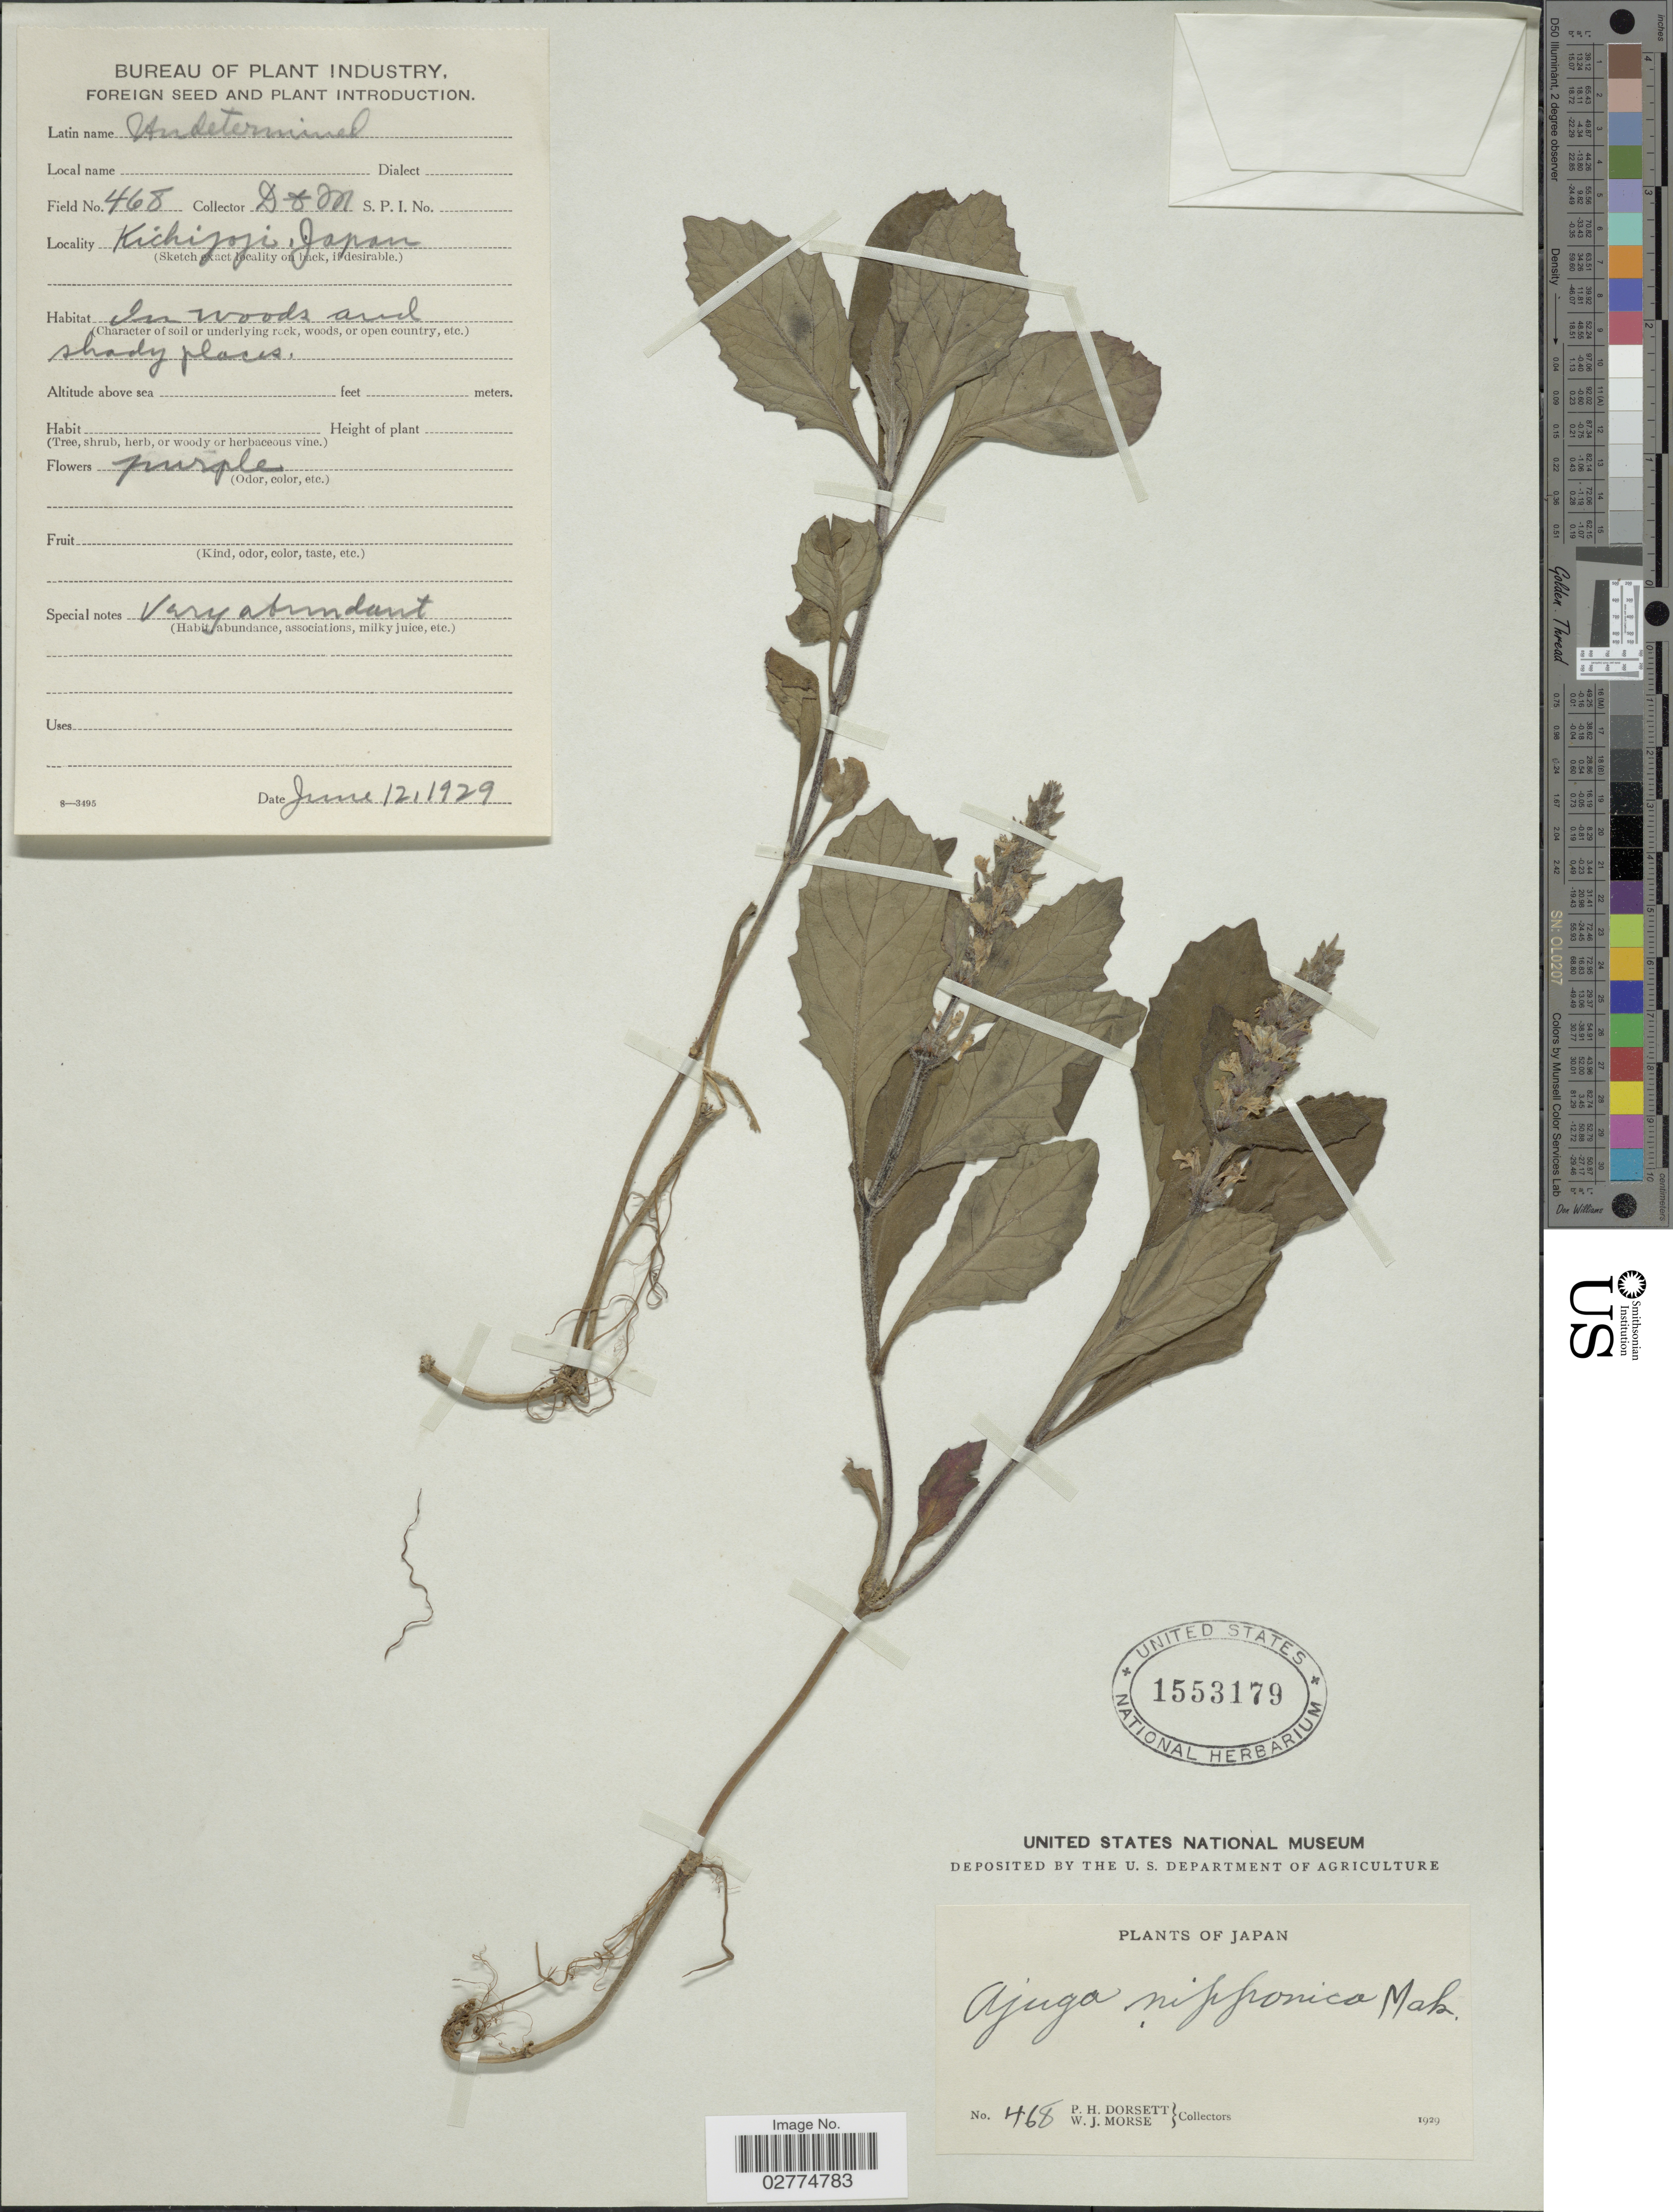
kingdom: Plantae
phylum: Tracheophyta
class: Magnoliopsida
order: Lamiales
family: Lamiaceae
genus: Ajuga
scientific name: Ajuga nipponensis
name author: Makino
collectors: P. H. Dorsett & W. J. Morse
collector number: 468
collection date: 1929-06-12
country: Japan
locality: Kichijoji.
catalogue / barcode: US 1553179